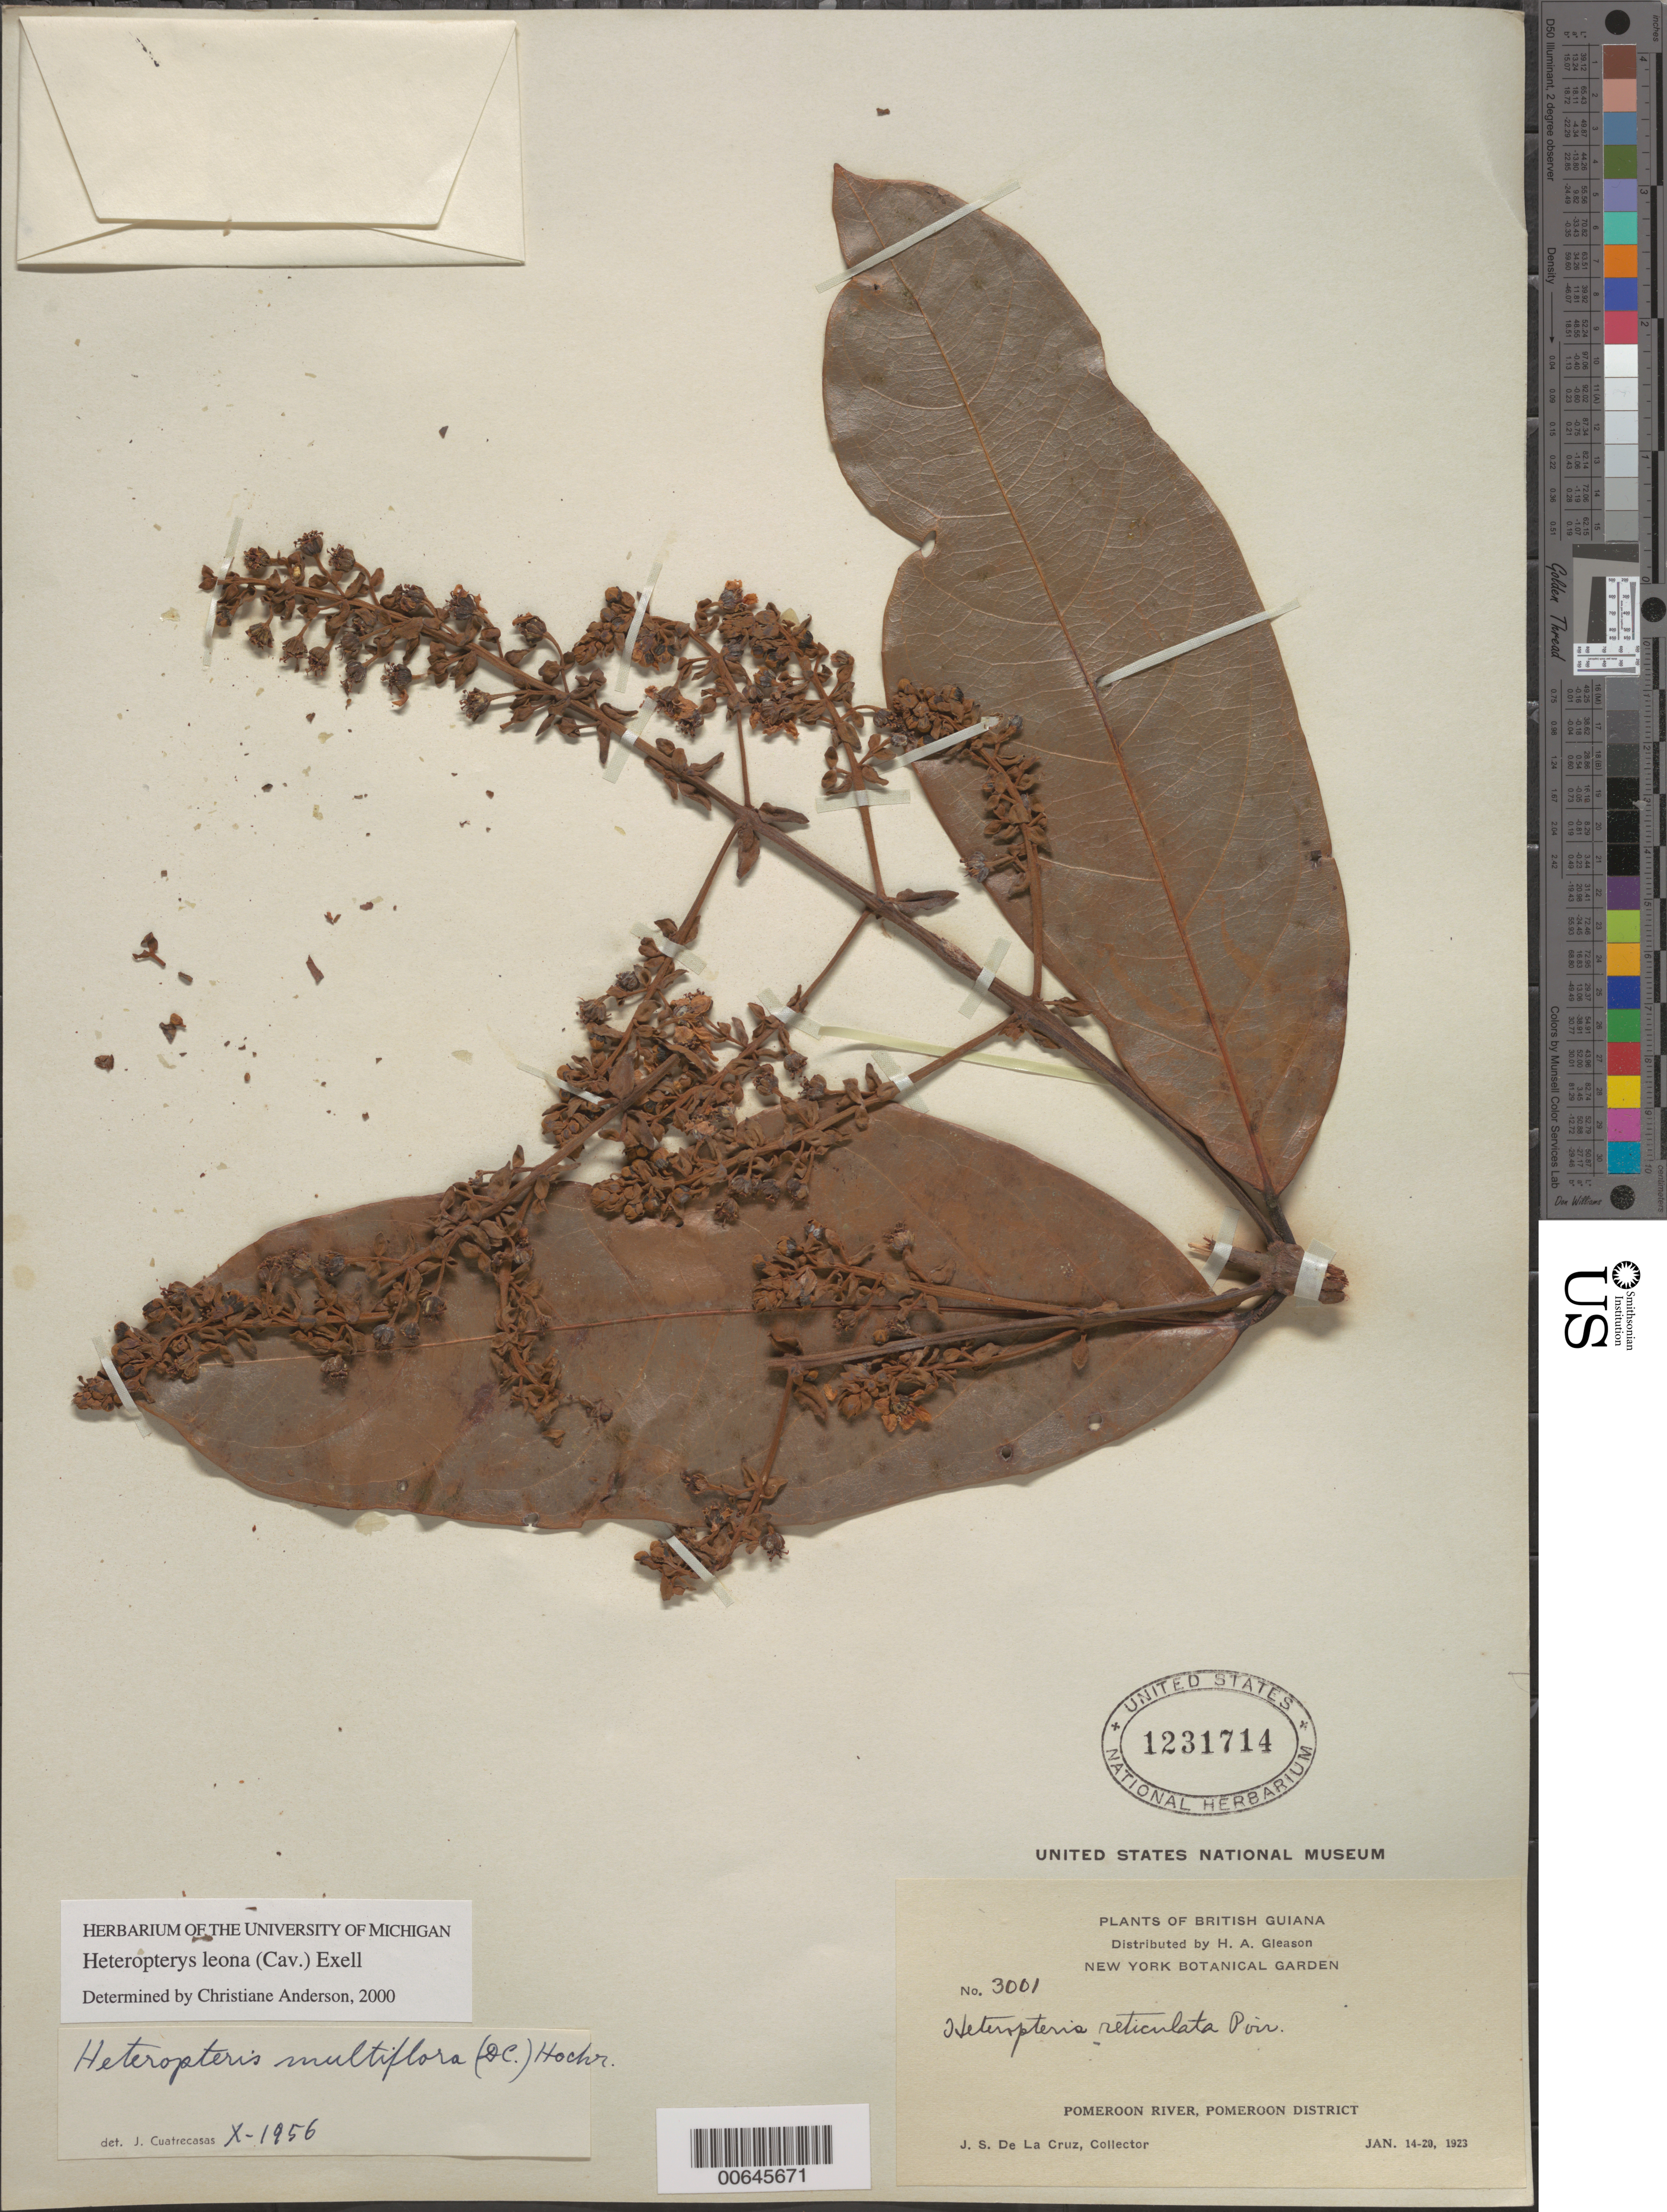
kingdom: Plantae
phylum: Tracheophyta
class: Magnoliopsida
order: Malpighiales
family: Malpighiaceae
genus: Heteropterys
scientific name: Heteropterys leona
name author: (Cav.) Exell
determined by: Anderson, C.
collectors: J. S. de la Cruz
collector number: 3001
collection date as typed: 14-Jan-23 to 20-Jan-23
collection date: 1923-01-14/1923-01-20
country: Guyana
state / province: Pomeroon-Supenaam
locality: Pomeroon R.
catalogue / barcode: US 1231714